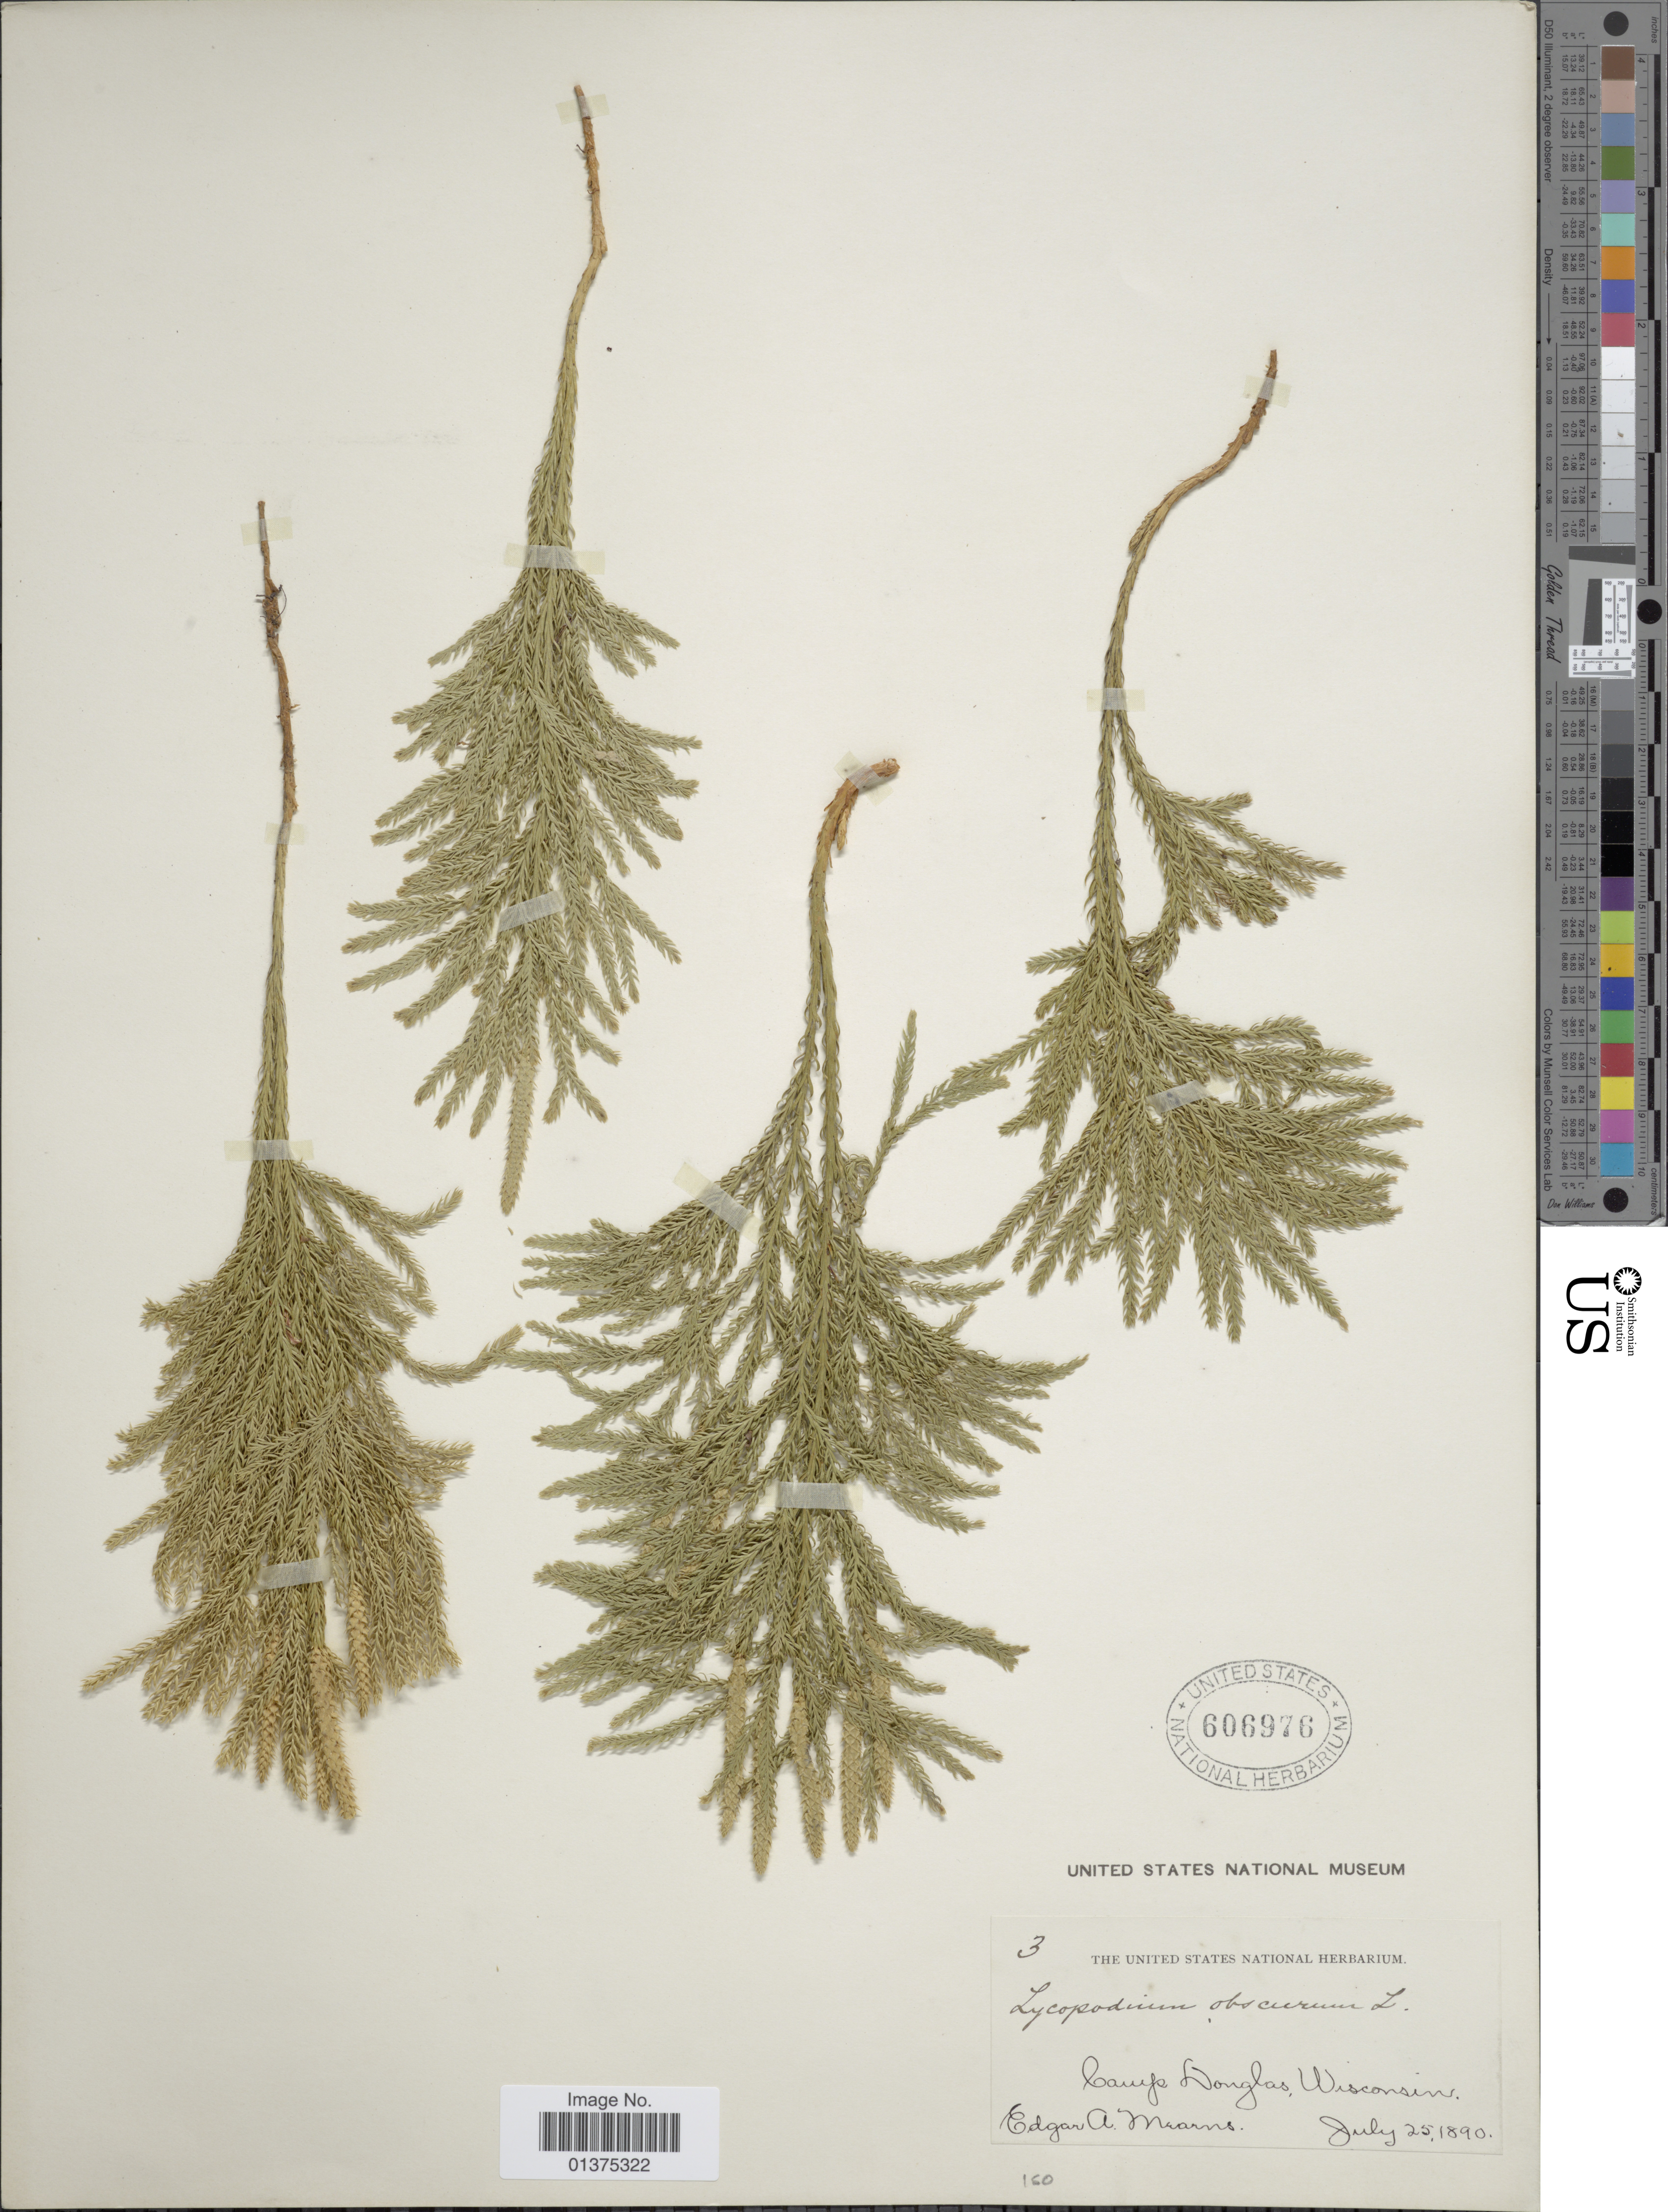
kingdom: Plantae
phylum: Tracheophyta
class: Lycopodiopsida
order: Lycopodiales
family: Lycopodiaceae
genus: Dendrolycopodium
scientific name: Dendrolycopodium obscurum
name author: (L.) A. Haines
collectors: E. A. Mearns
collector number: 3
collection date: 1890-07-25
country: United States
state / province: Wisconsin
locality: Camp Douglas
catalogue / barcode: US 606976